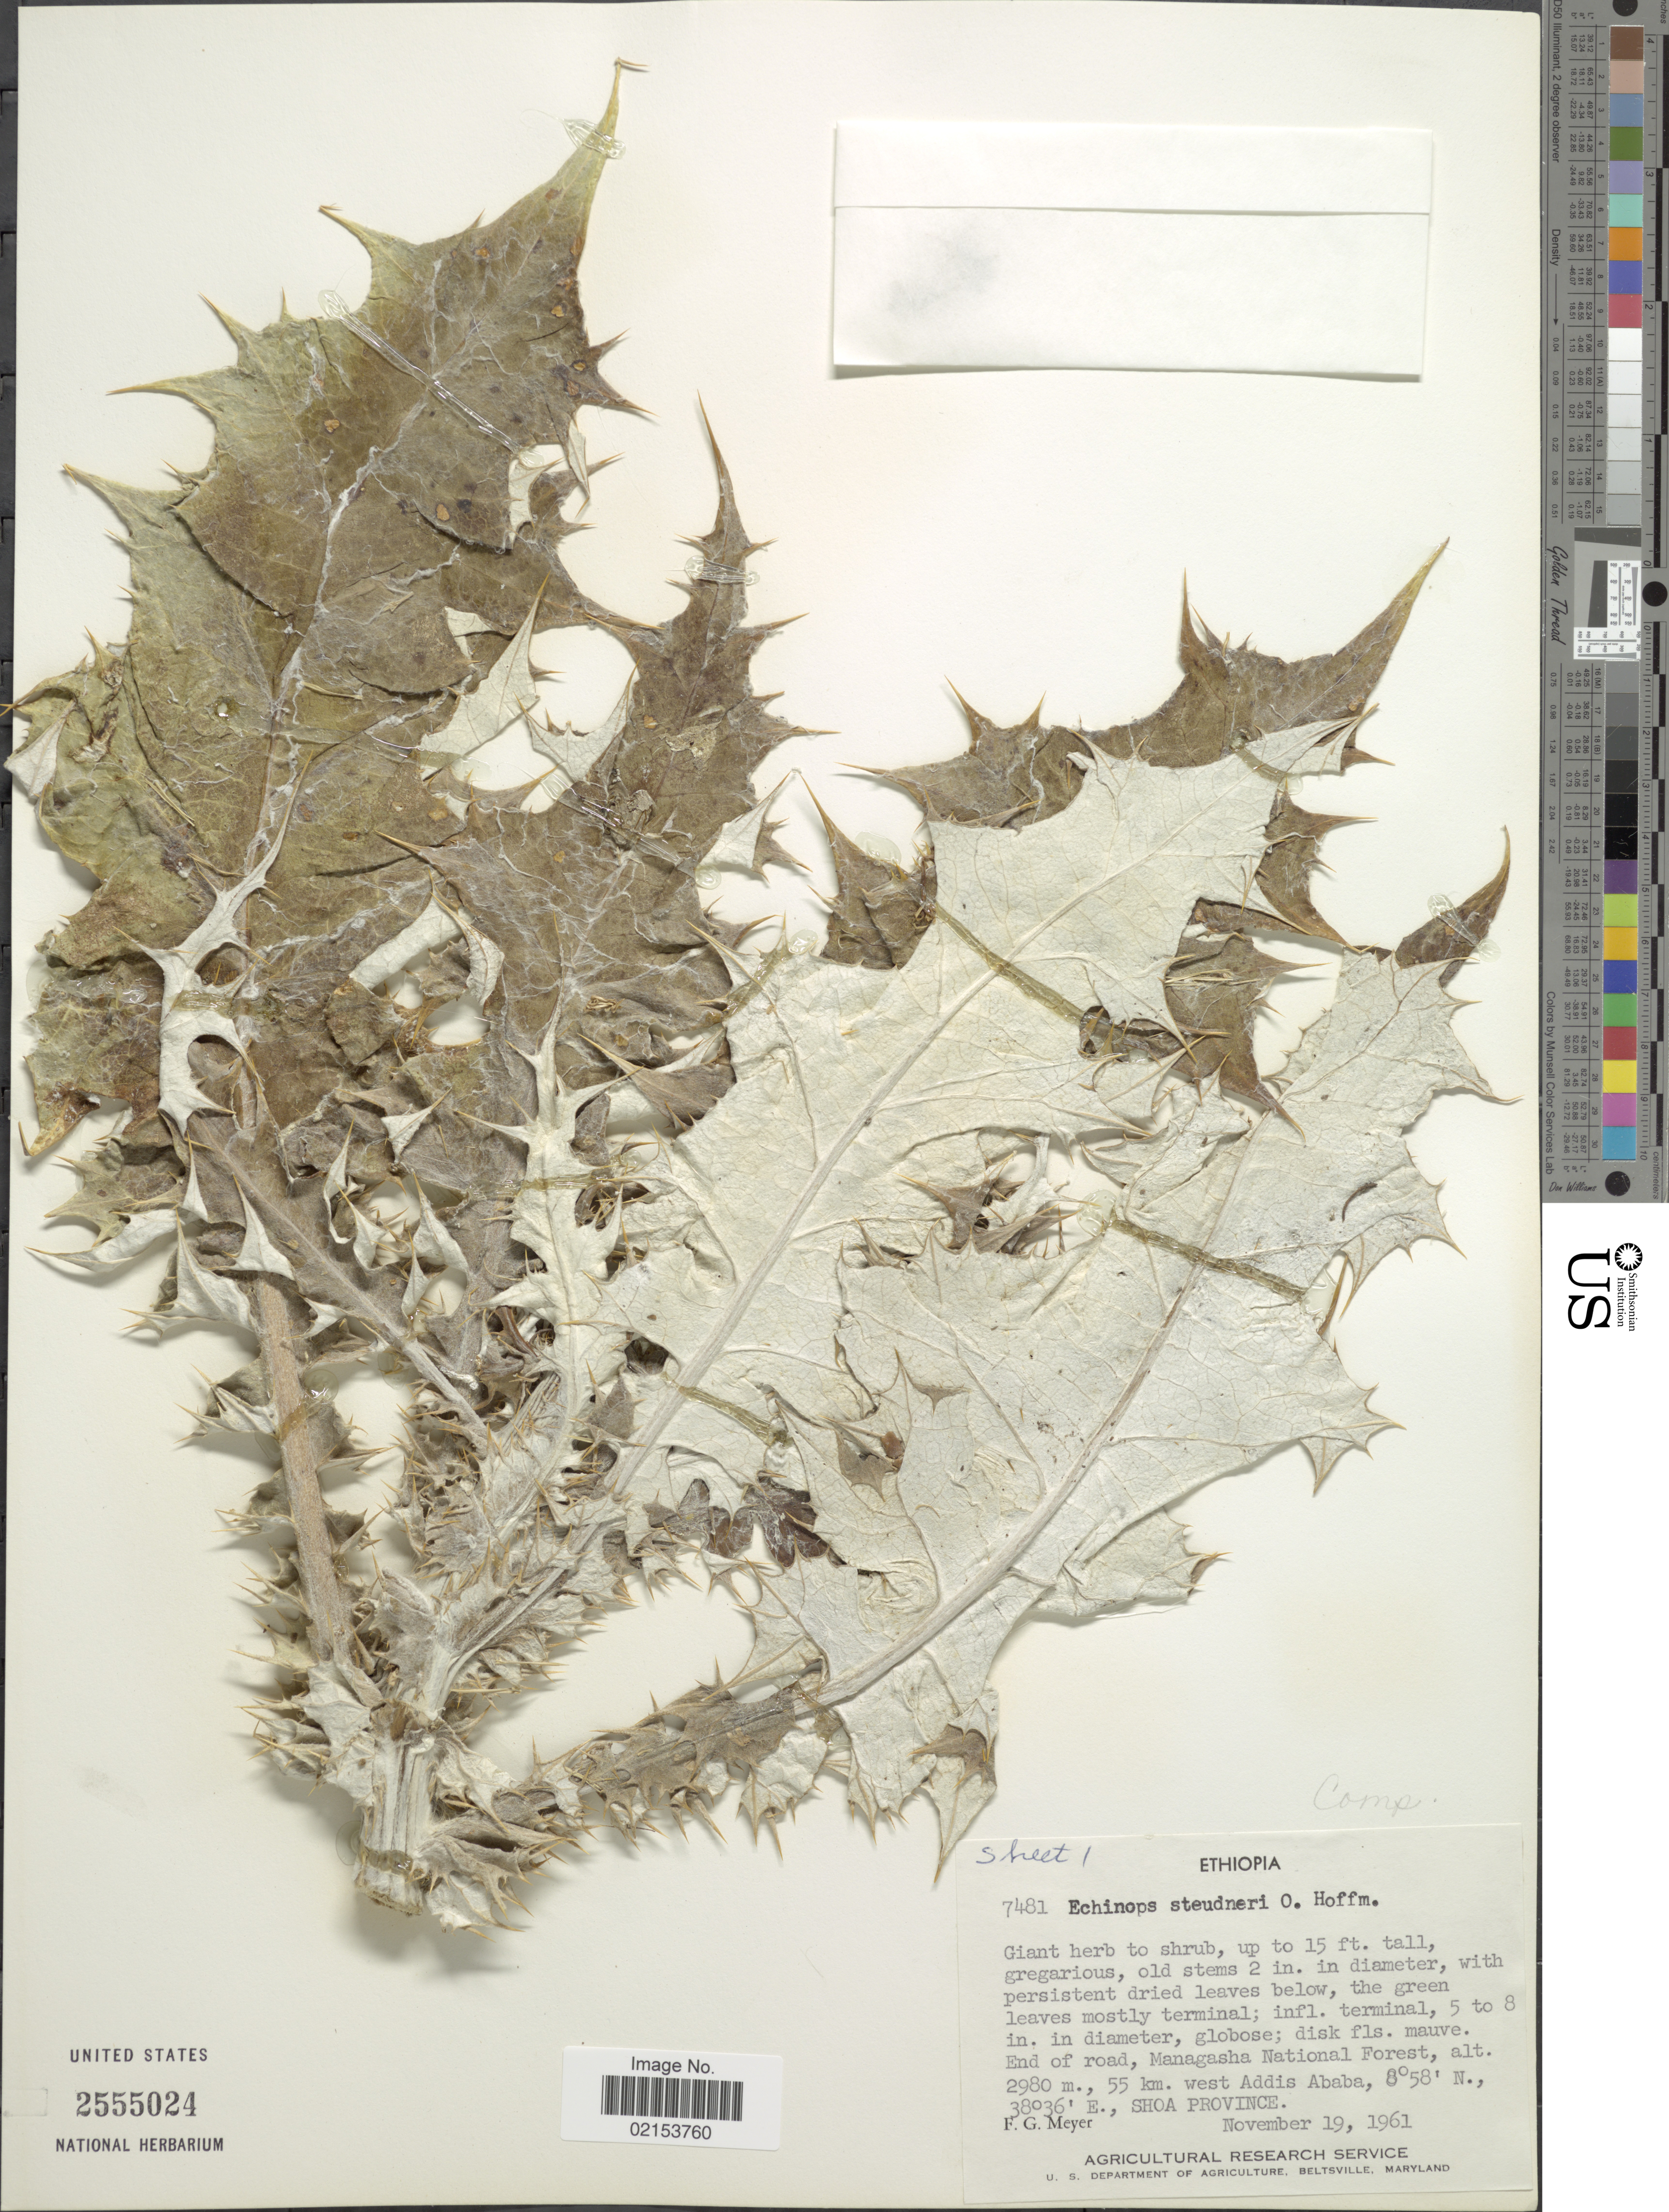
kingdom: Plantae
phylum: Tracheophyta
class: Magnoliopsida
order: Asterales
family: Asteraceae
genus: Echinops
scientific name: Echinops steudneri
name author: O. Hoffm.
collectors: F. G. Meyer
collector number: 7481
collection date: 1961-11-19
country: Ethiopia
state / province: Addis Ababa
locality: End of road, Managasha National Forest, 55 km. west, Shoa Province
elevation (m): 2980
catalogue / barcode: US 2555024